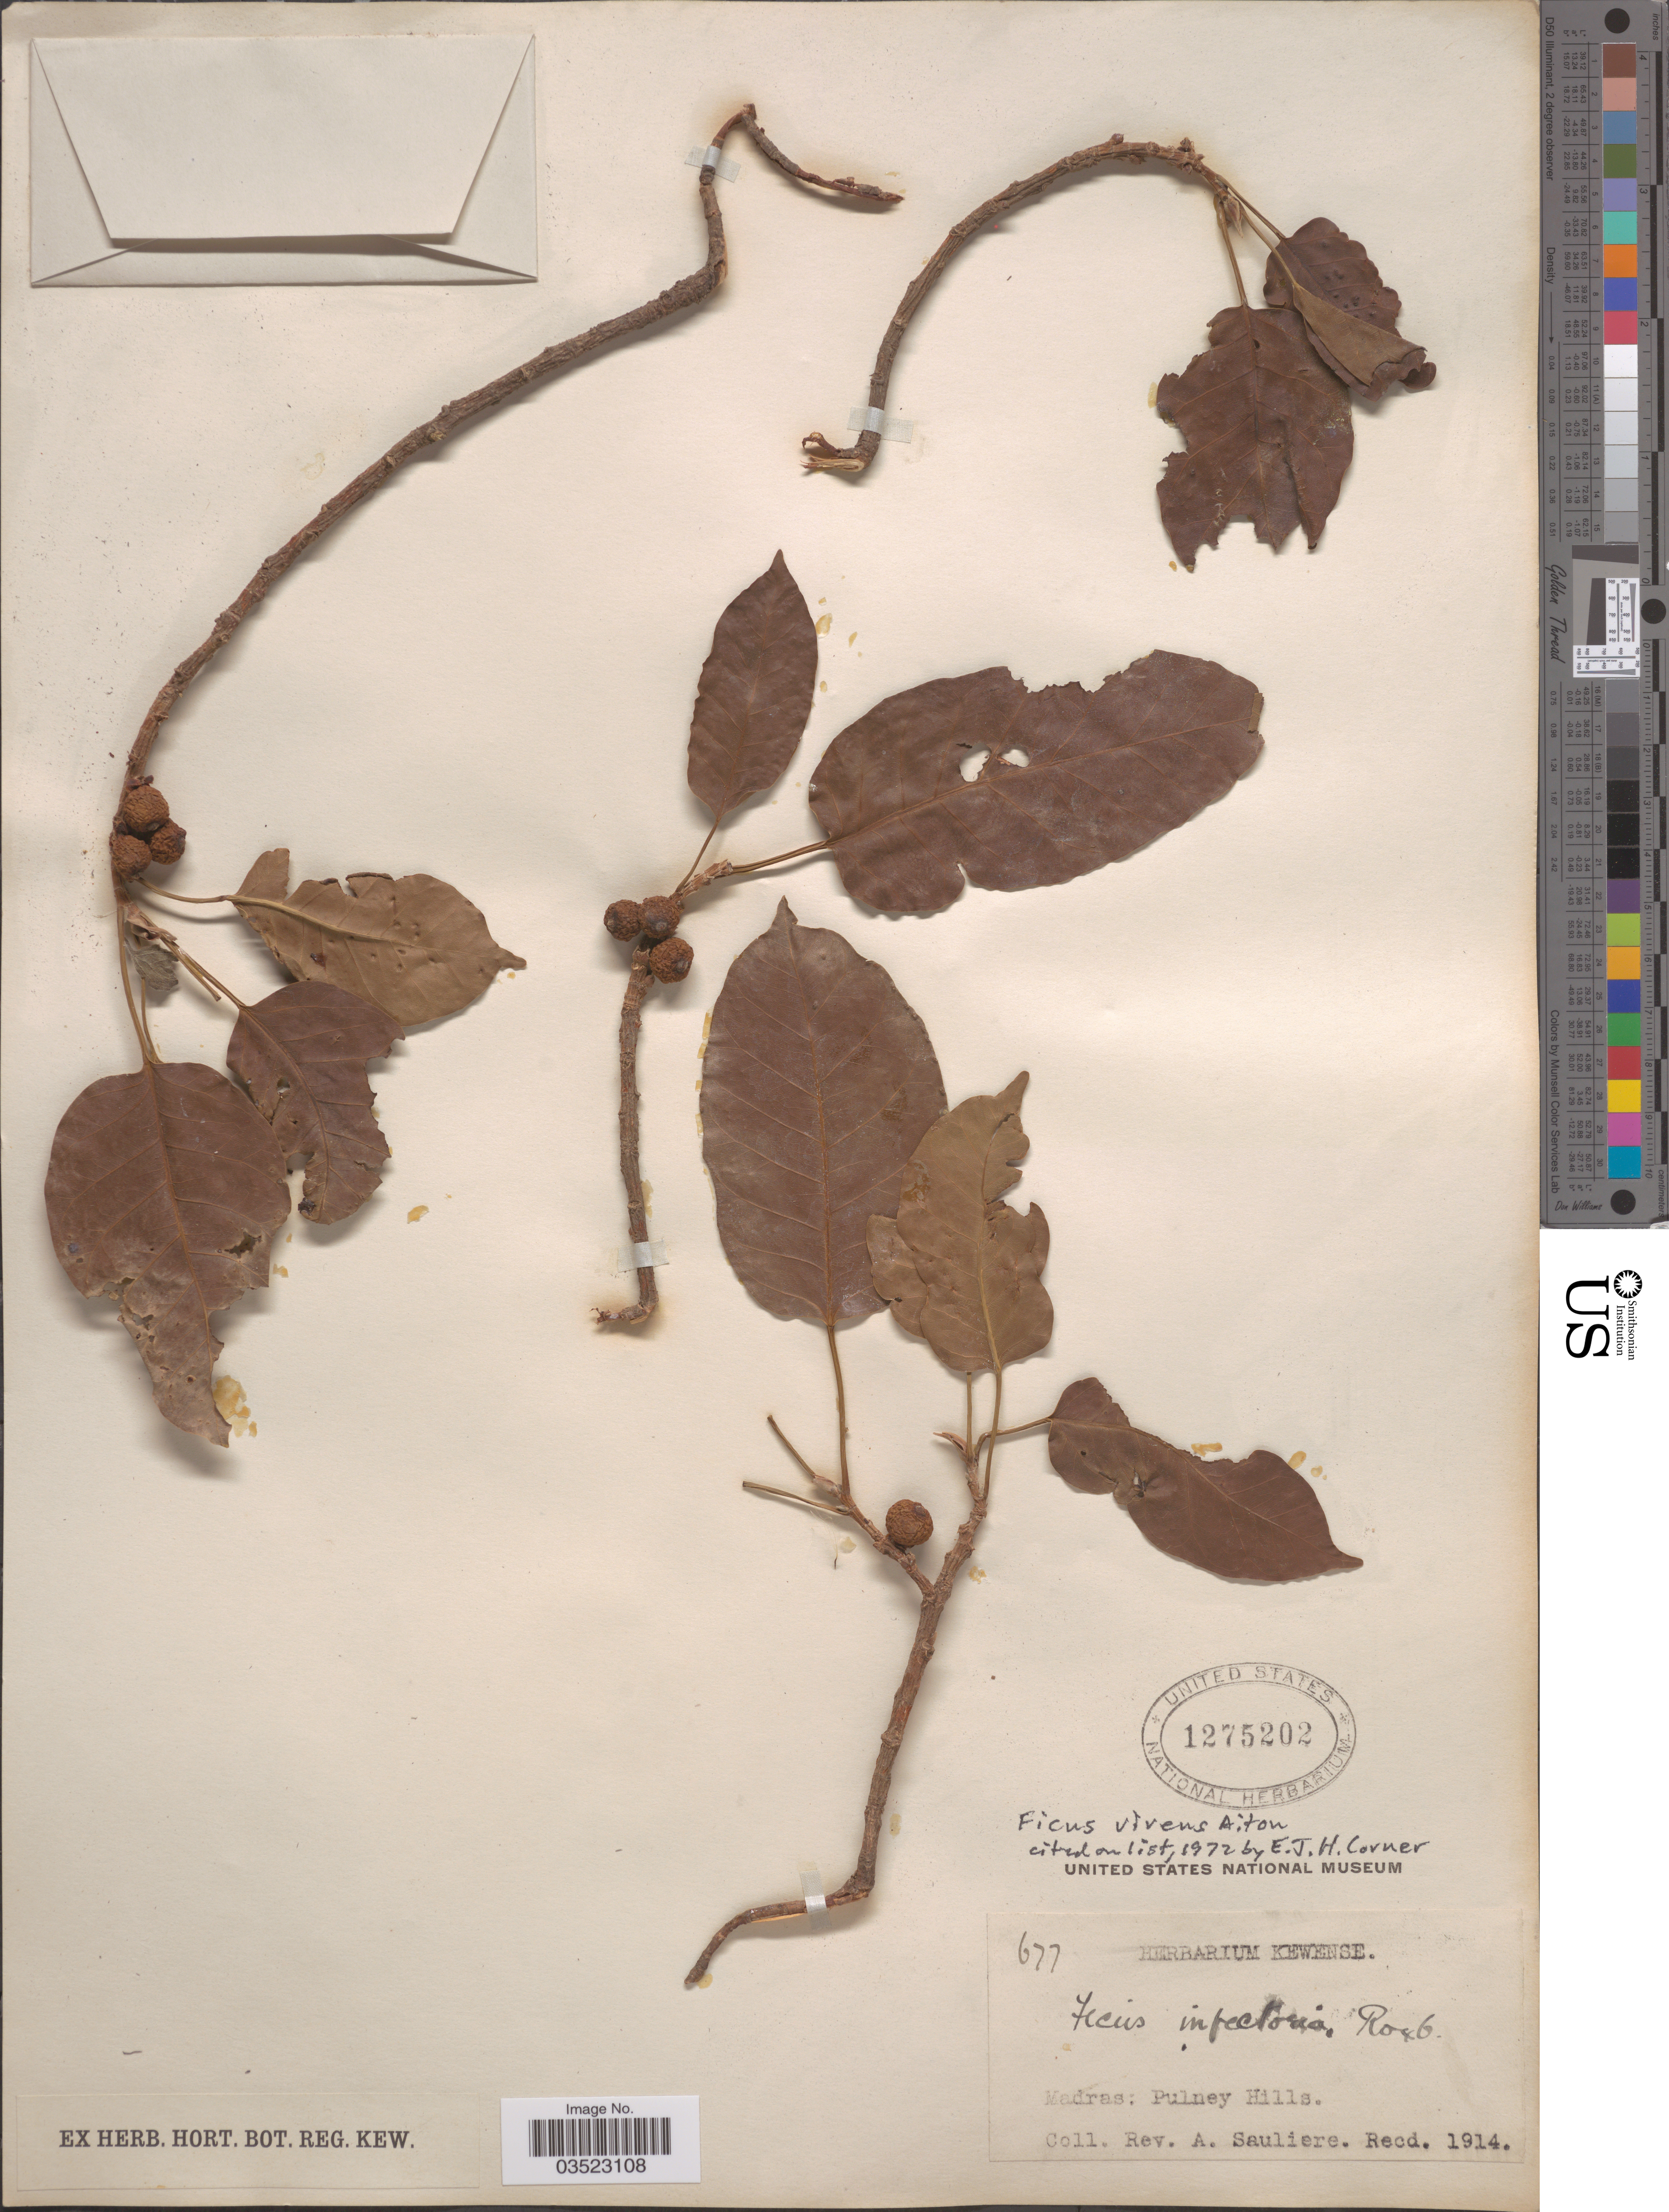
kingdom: Plantae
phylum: Tracheophyta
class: Magnoliopsida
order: Rosales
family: Moraceae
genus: Ficus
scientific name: Ficus virens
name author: Aiton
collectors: A. Sauliere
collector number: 677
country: India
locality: Madras: Pulney Hills.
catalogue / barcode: US 1275202